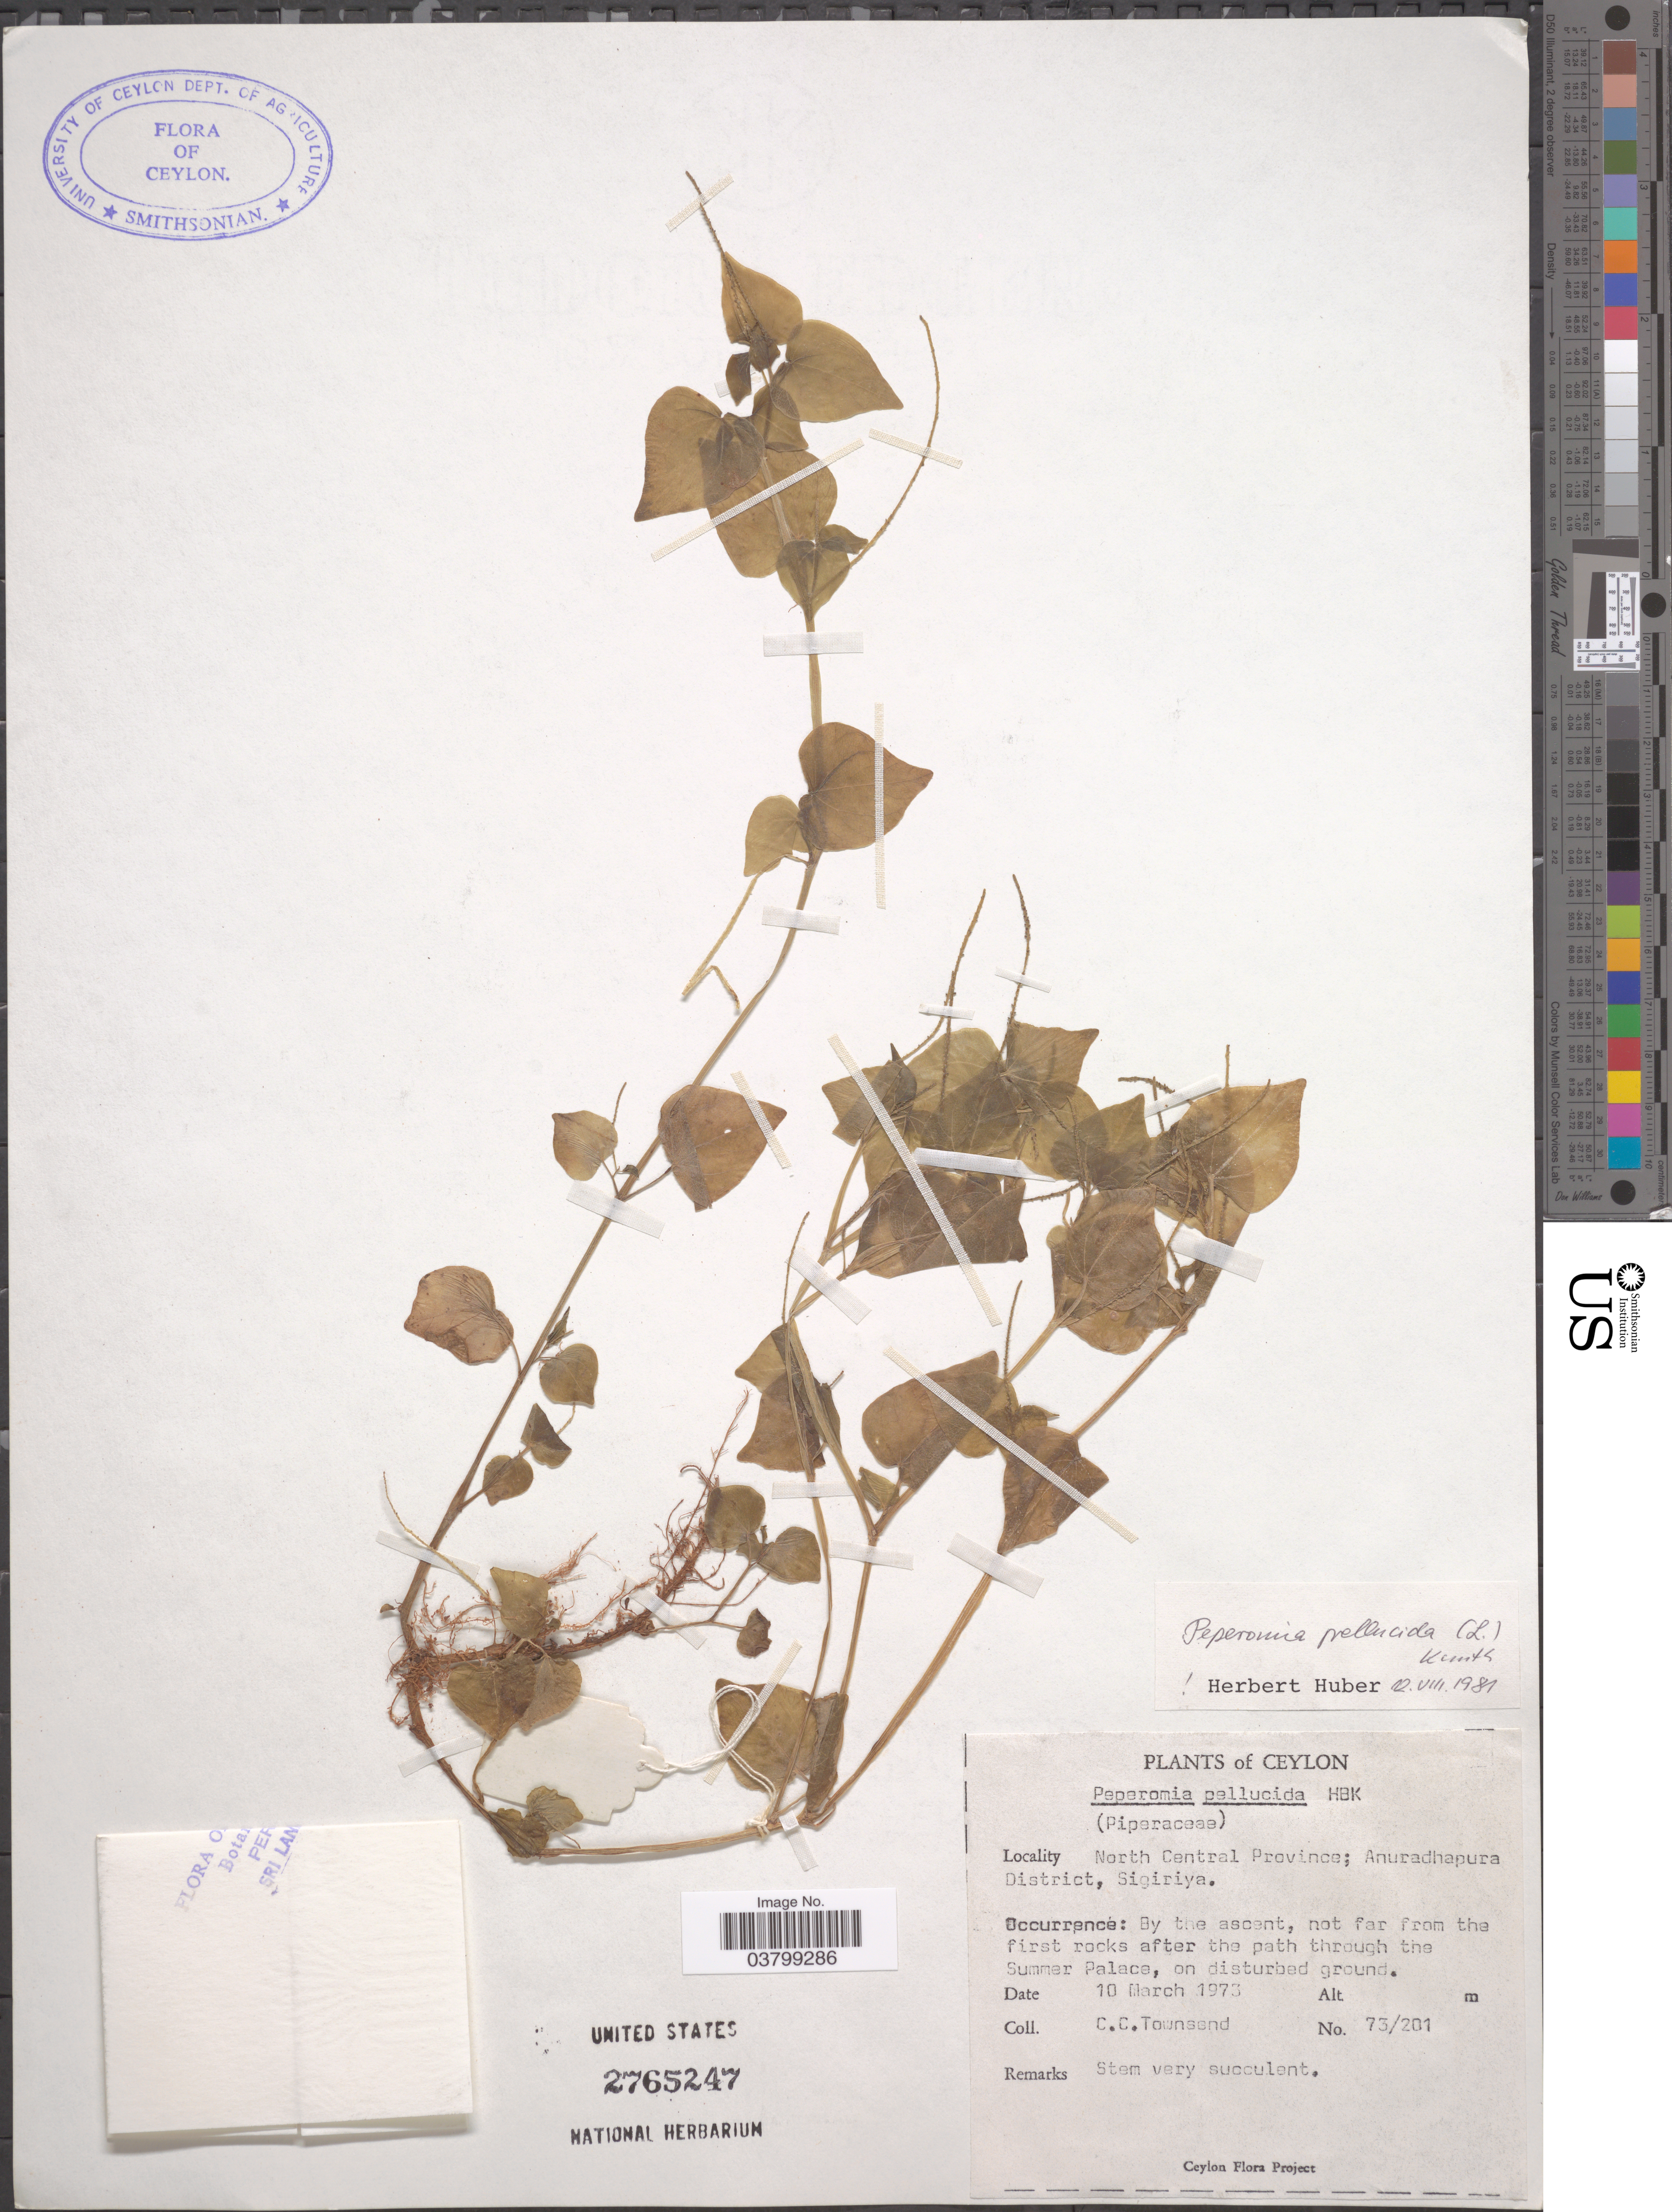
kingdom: Plantae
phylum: Tracheophyta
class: Magnoliopsida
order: Piperales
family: Piperaceae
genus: Peperomia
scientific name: Peperomia pellucida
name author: (L.) Kunth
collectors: C. C. Townsend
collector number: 73/201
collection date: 1973-03-10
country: Sri Lanka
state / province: North Central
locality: Ceylon. Anuradhapura District, Sigiriya. Not far from the first rocks after the path through the Summer Palace.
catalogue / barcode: US 2765247